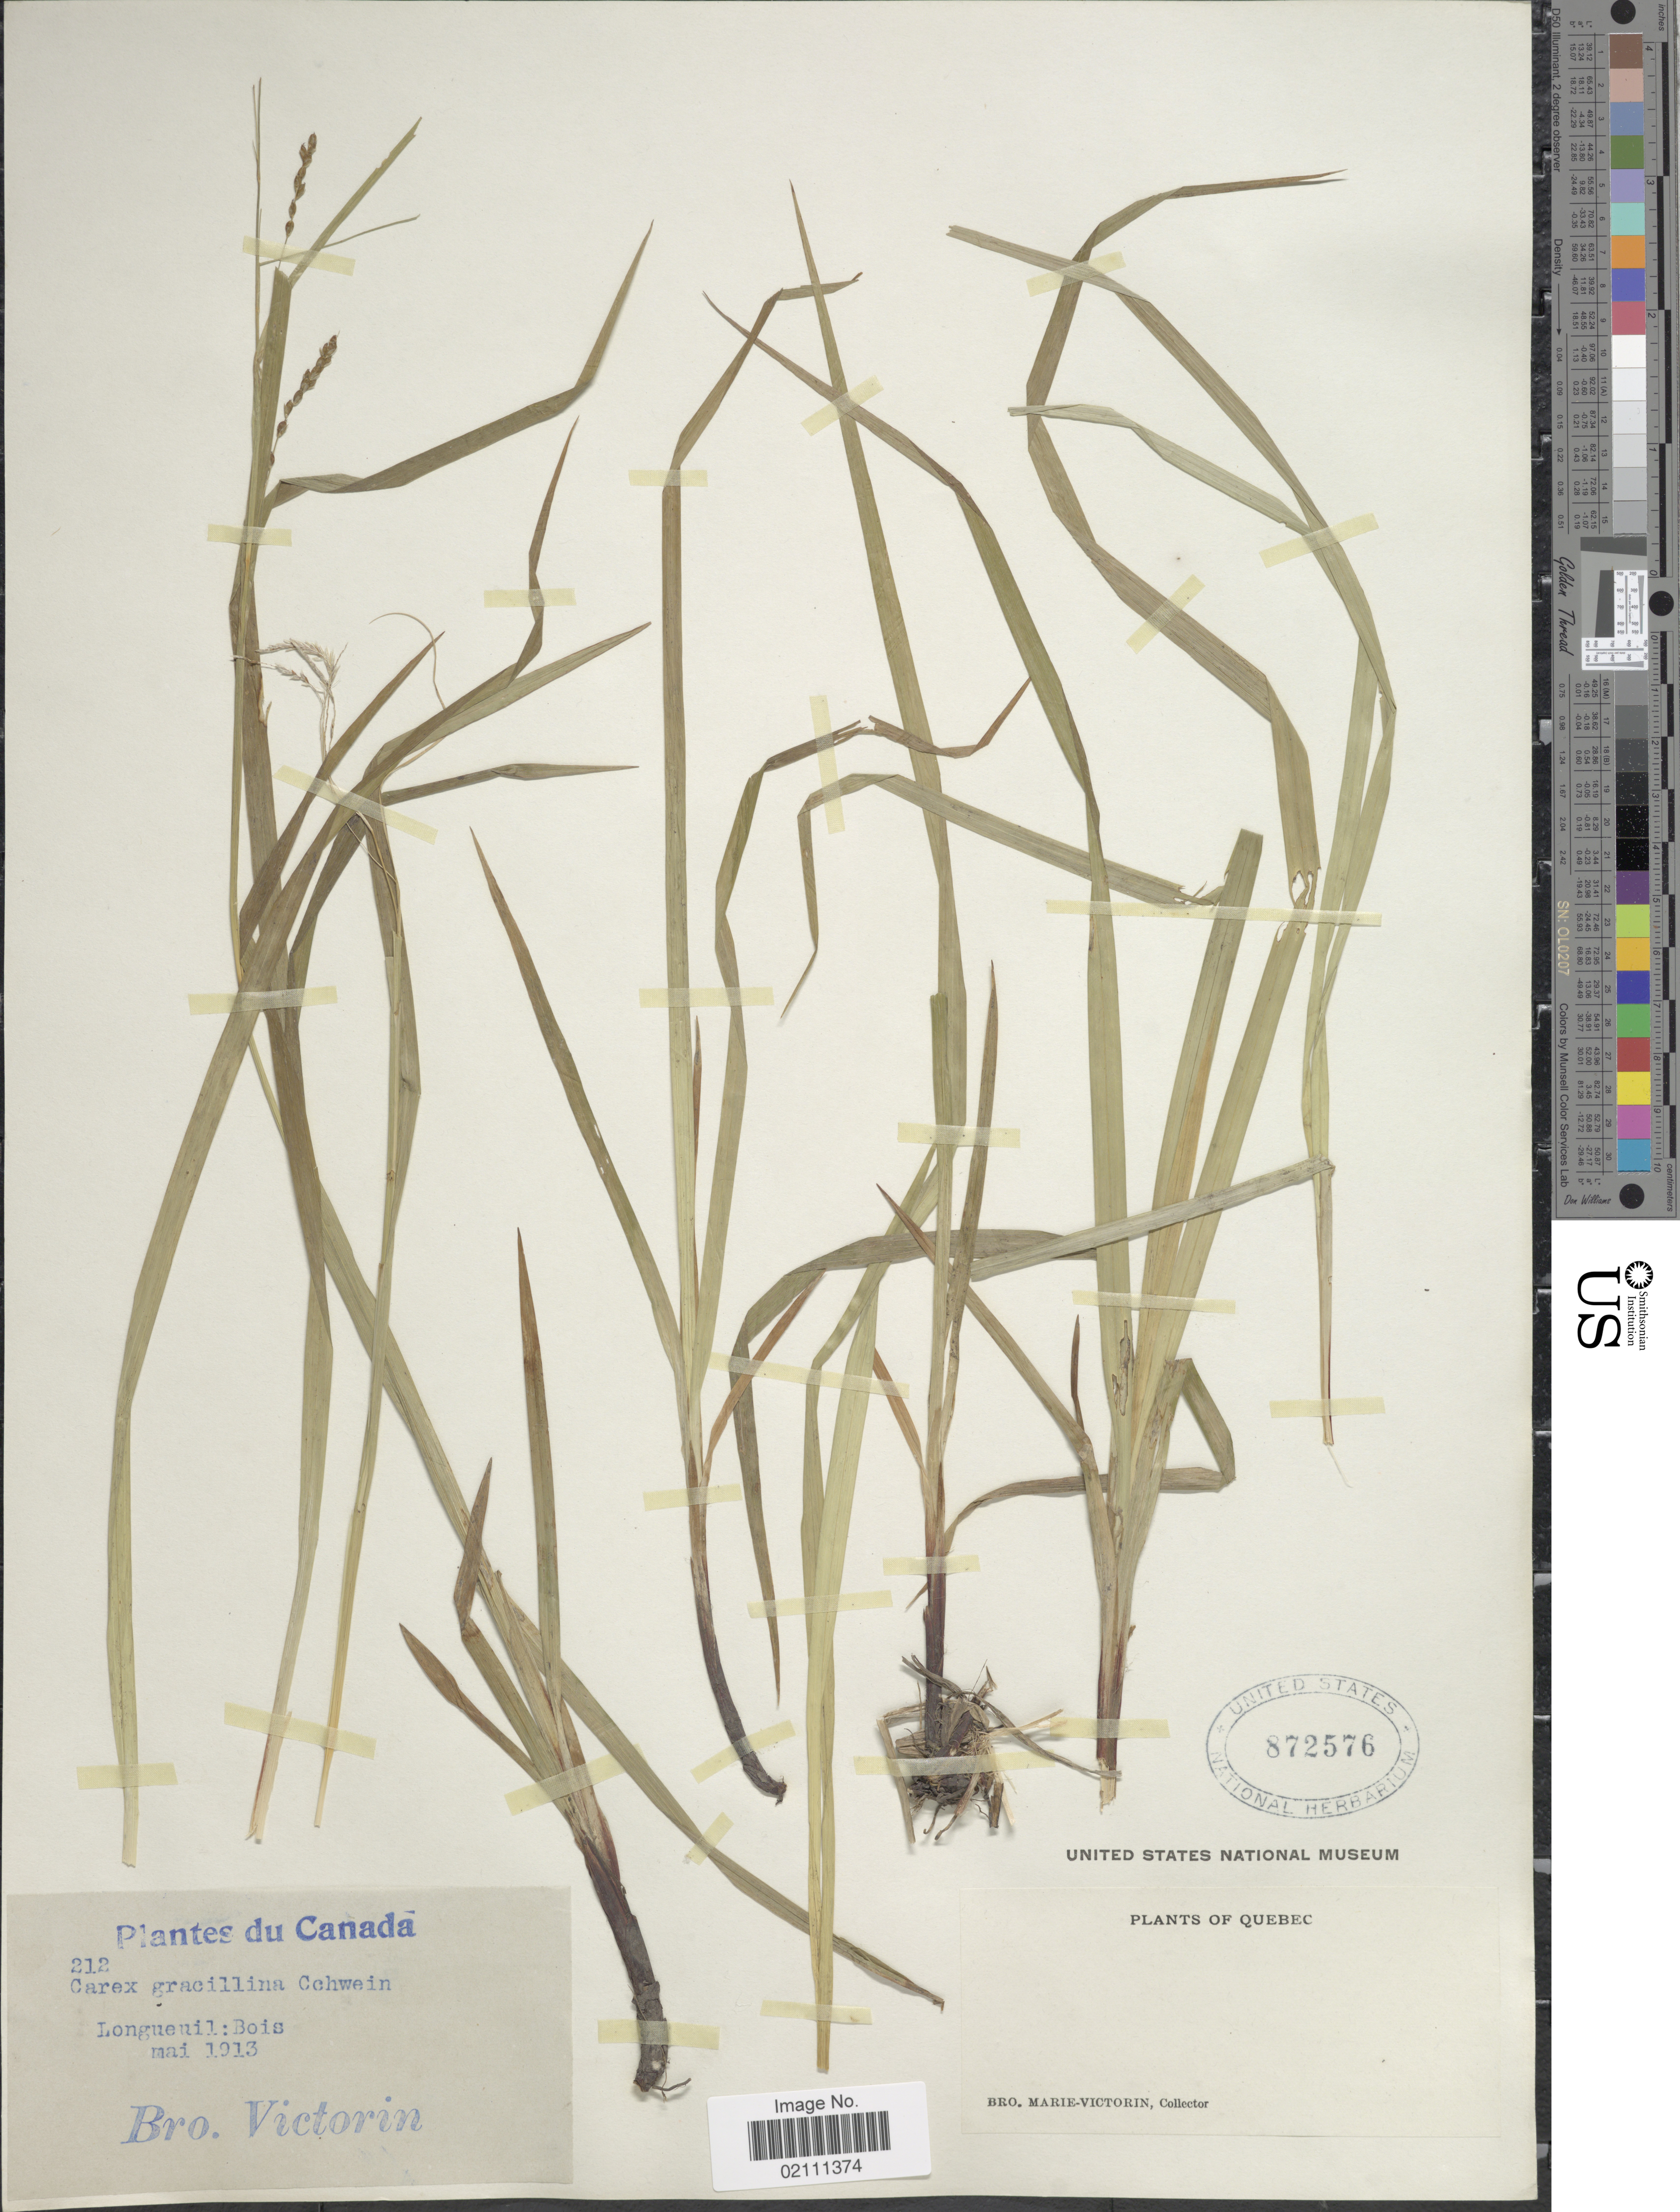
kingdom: Plantae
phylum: Tracheophyta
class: Liliopsida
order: Poales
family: Cyperaceae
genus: Carex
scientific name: Carex gracillima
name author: Schwein.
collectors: Fr. Marie-Victorin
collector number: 212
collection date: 1913-05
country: Canada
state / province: Quebec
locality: Longueuil: Bois.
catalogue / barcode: US 872576